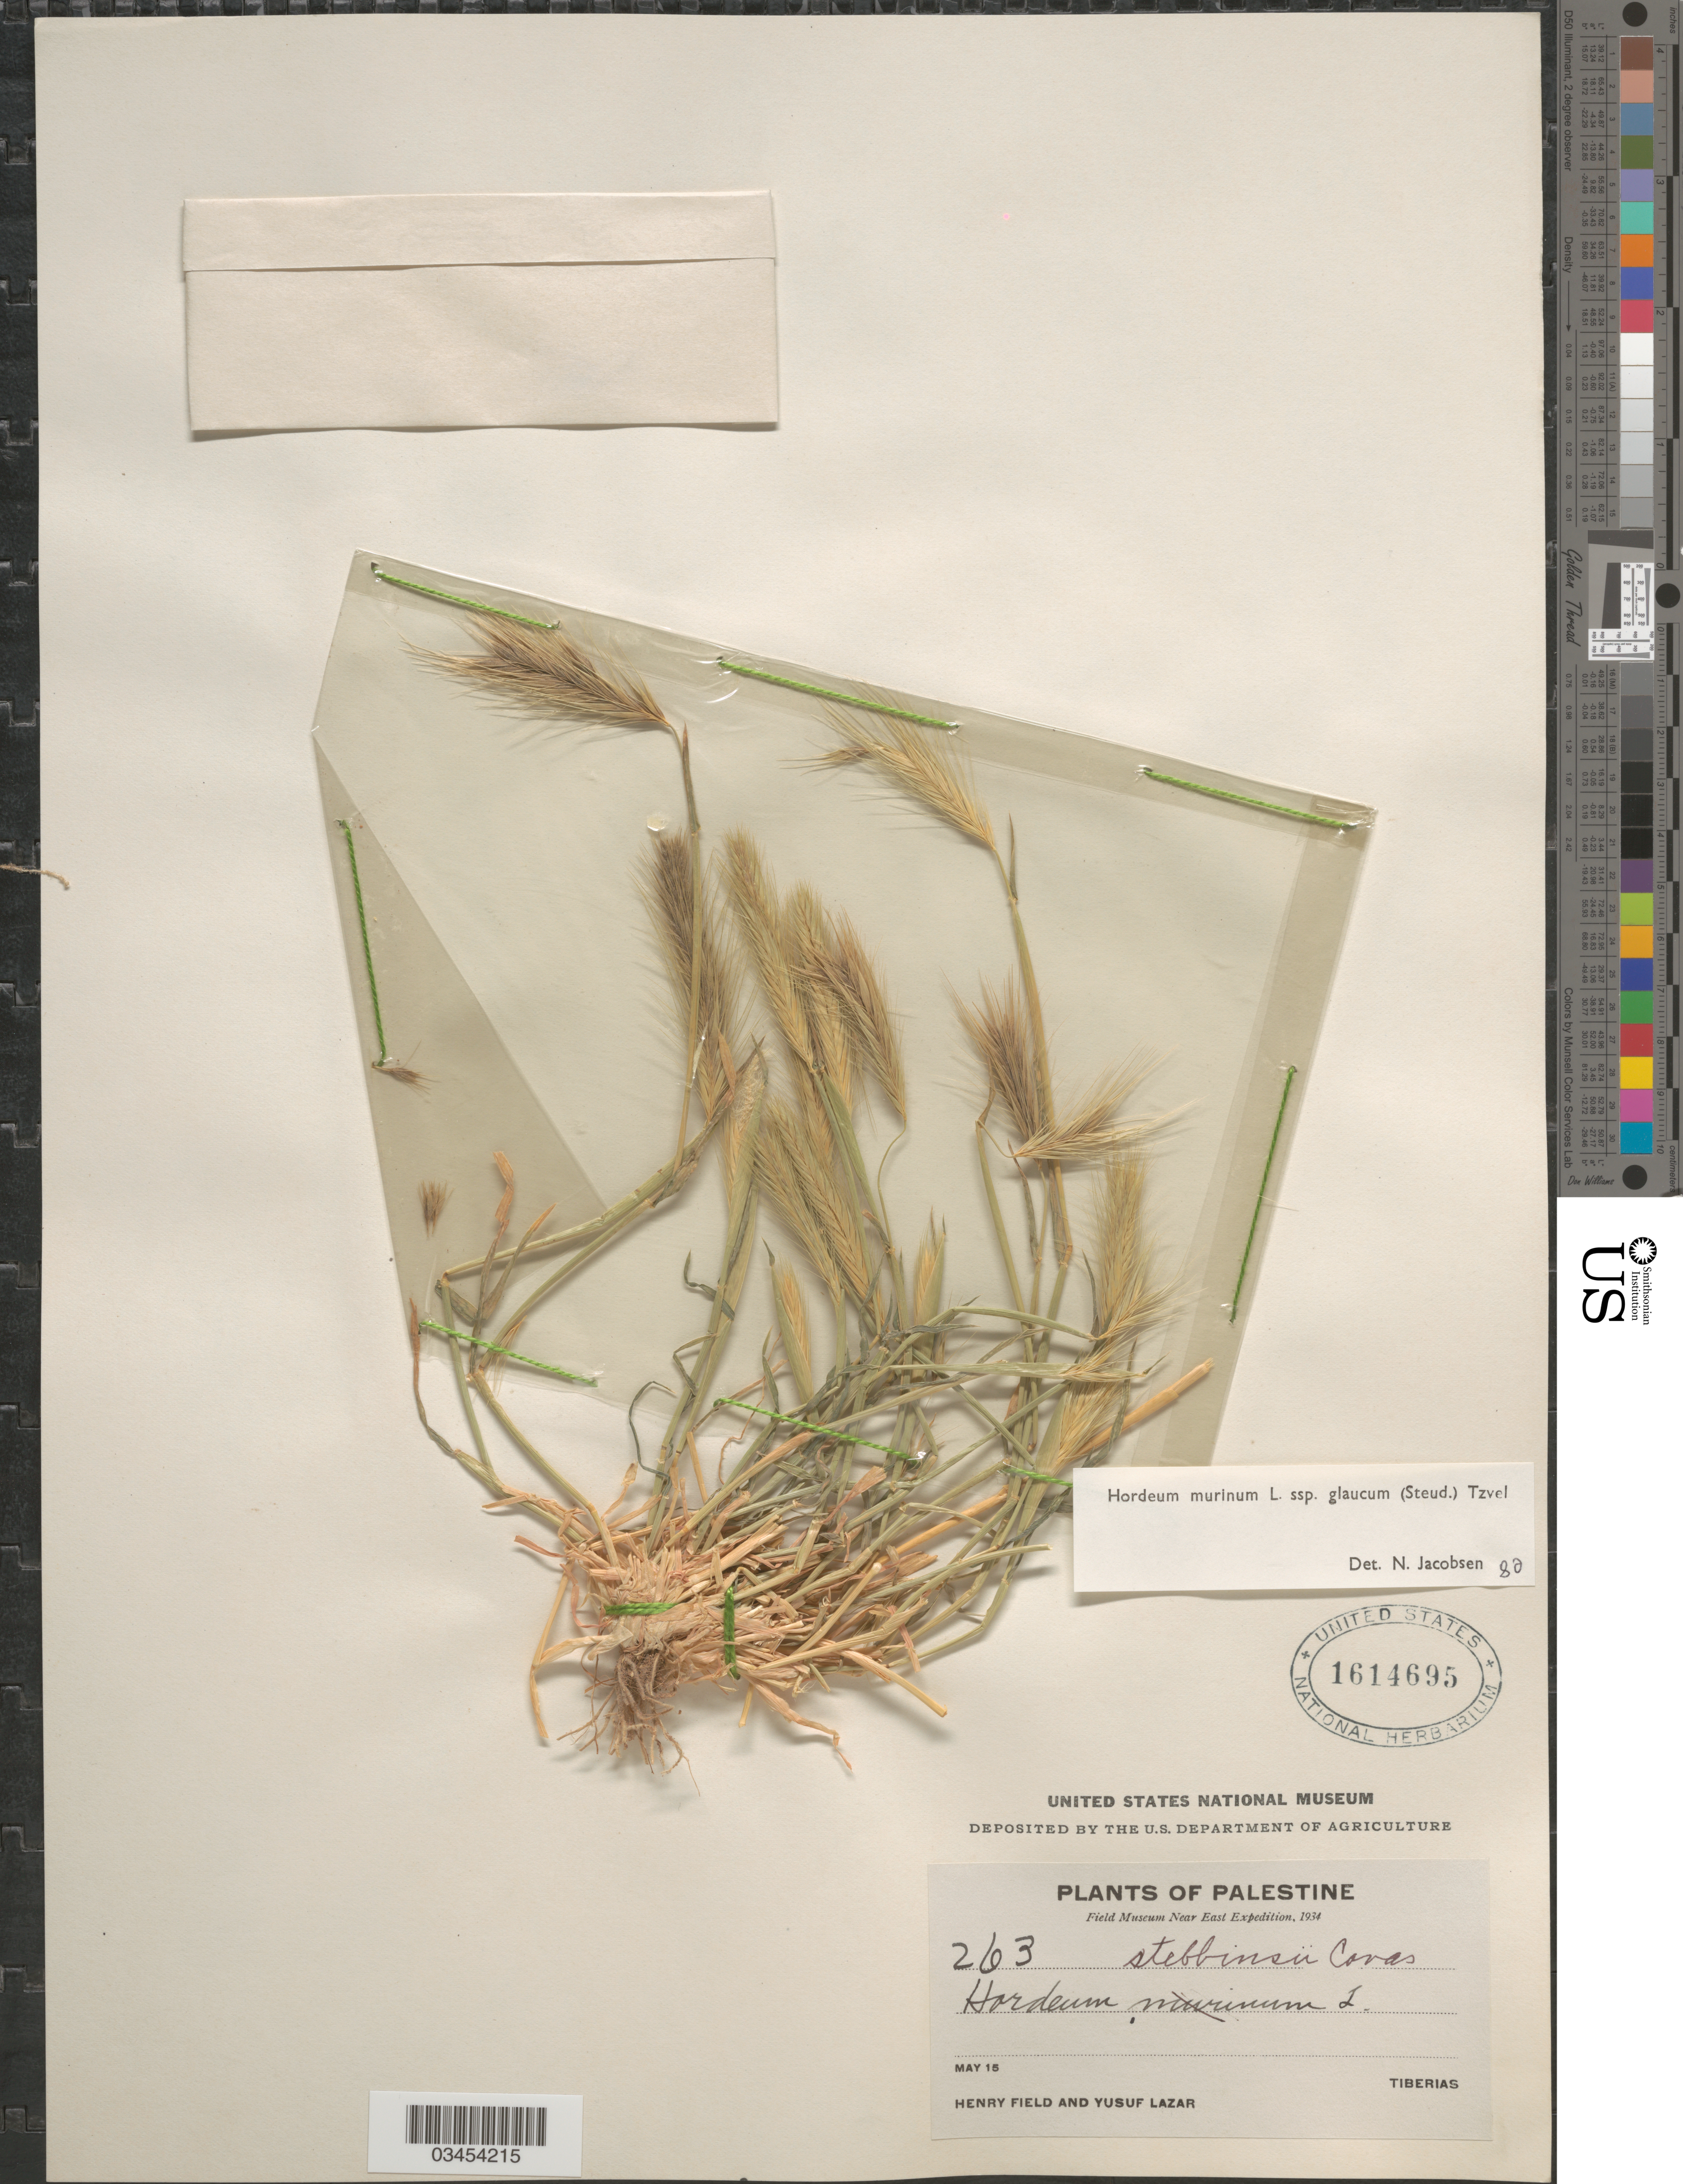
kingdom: Plantae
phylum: Tracheophyta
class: Liliopsida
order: Poales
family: Poaceae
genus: Hordeum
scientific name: Hordeum murinum subsp. glaucum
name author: (Steud.) Tzvelev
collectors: H. Field & Y. Lazar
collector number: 263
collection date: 1934-05-15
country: Israel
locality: Palestine. Field Museum Near East Expedition, 1934. Tiberias.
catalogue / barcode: US 1614695